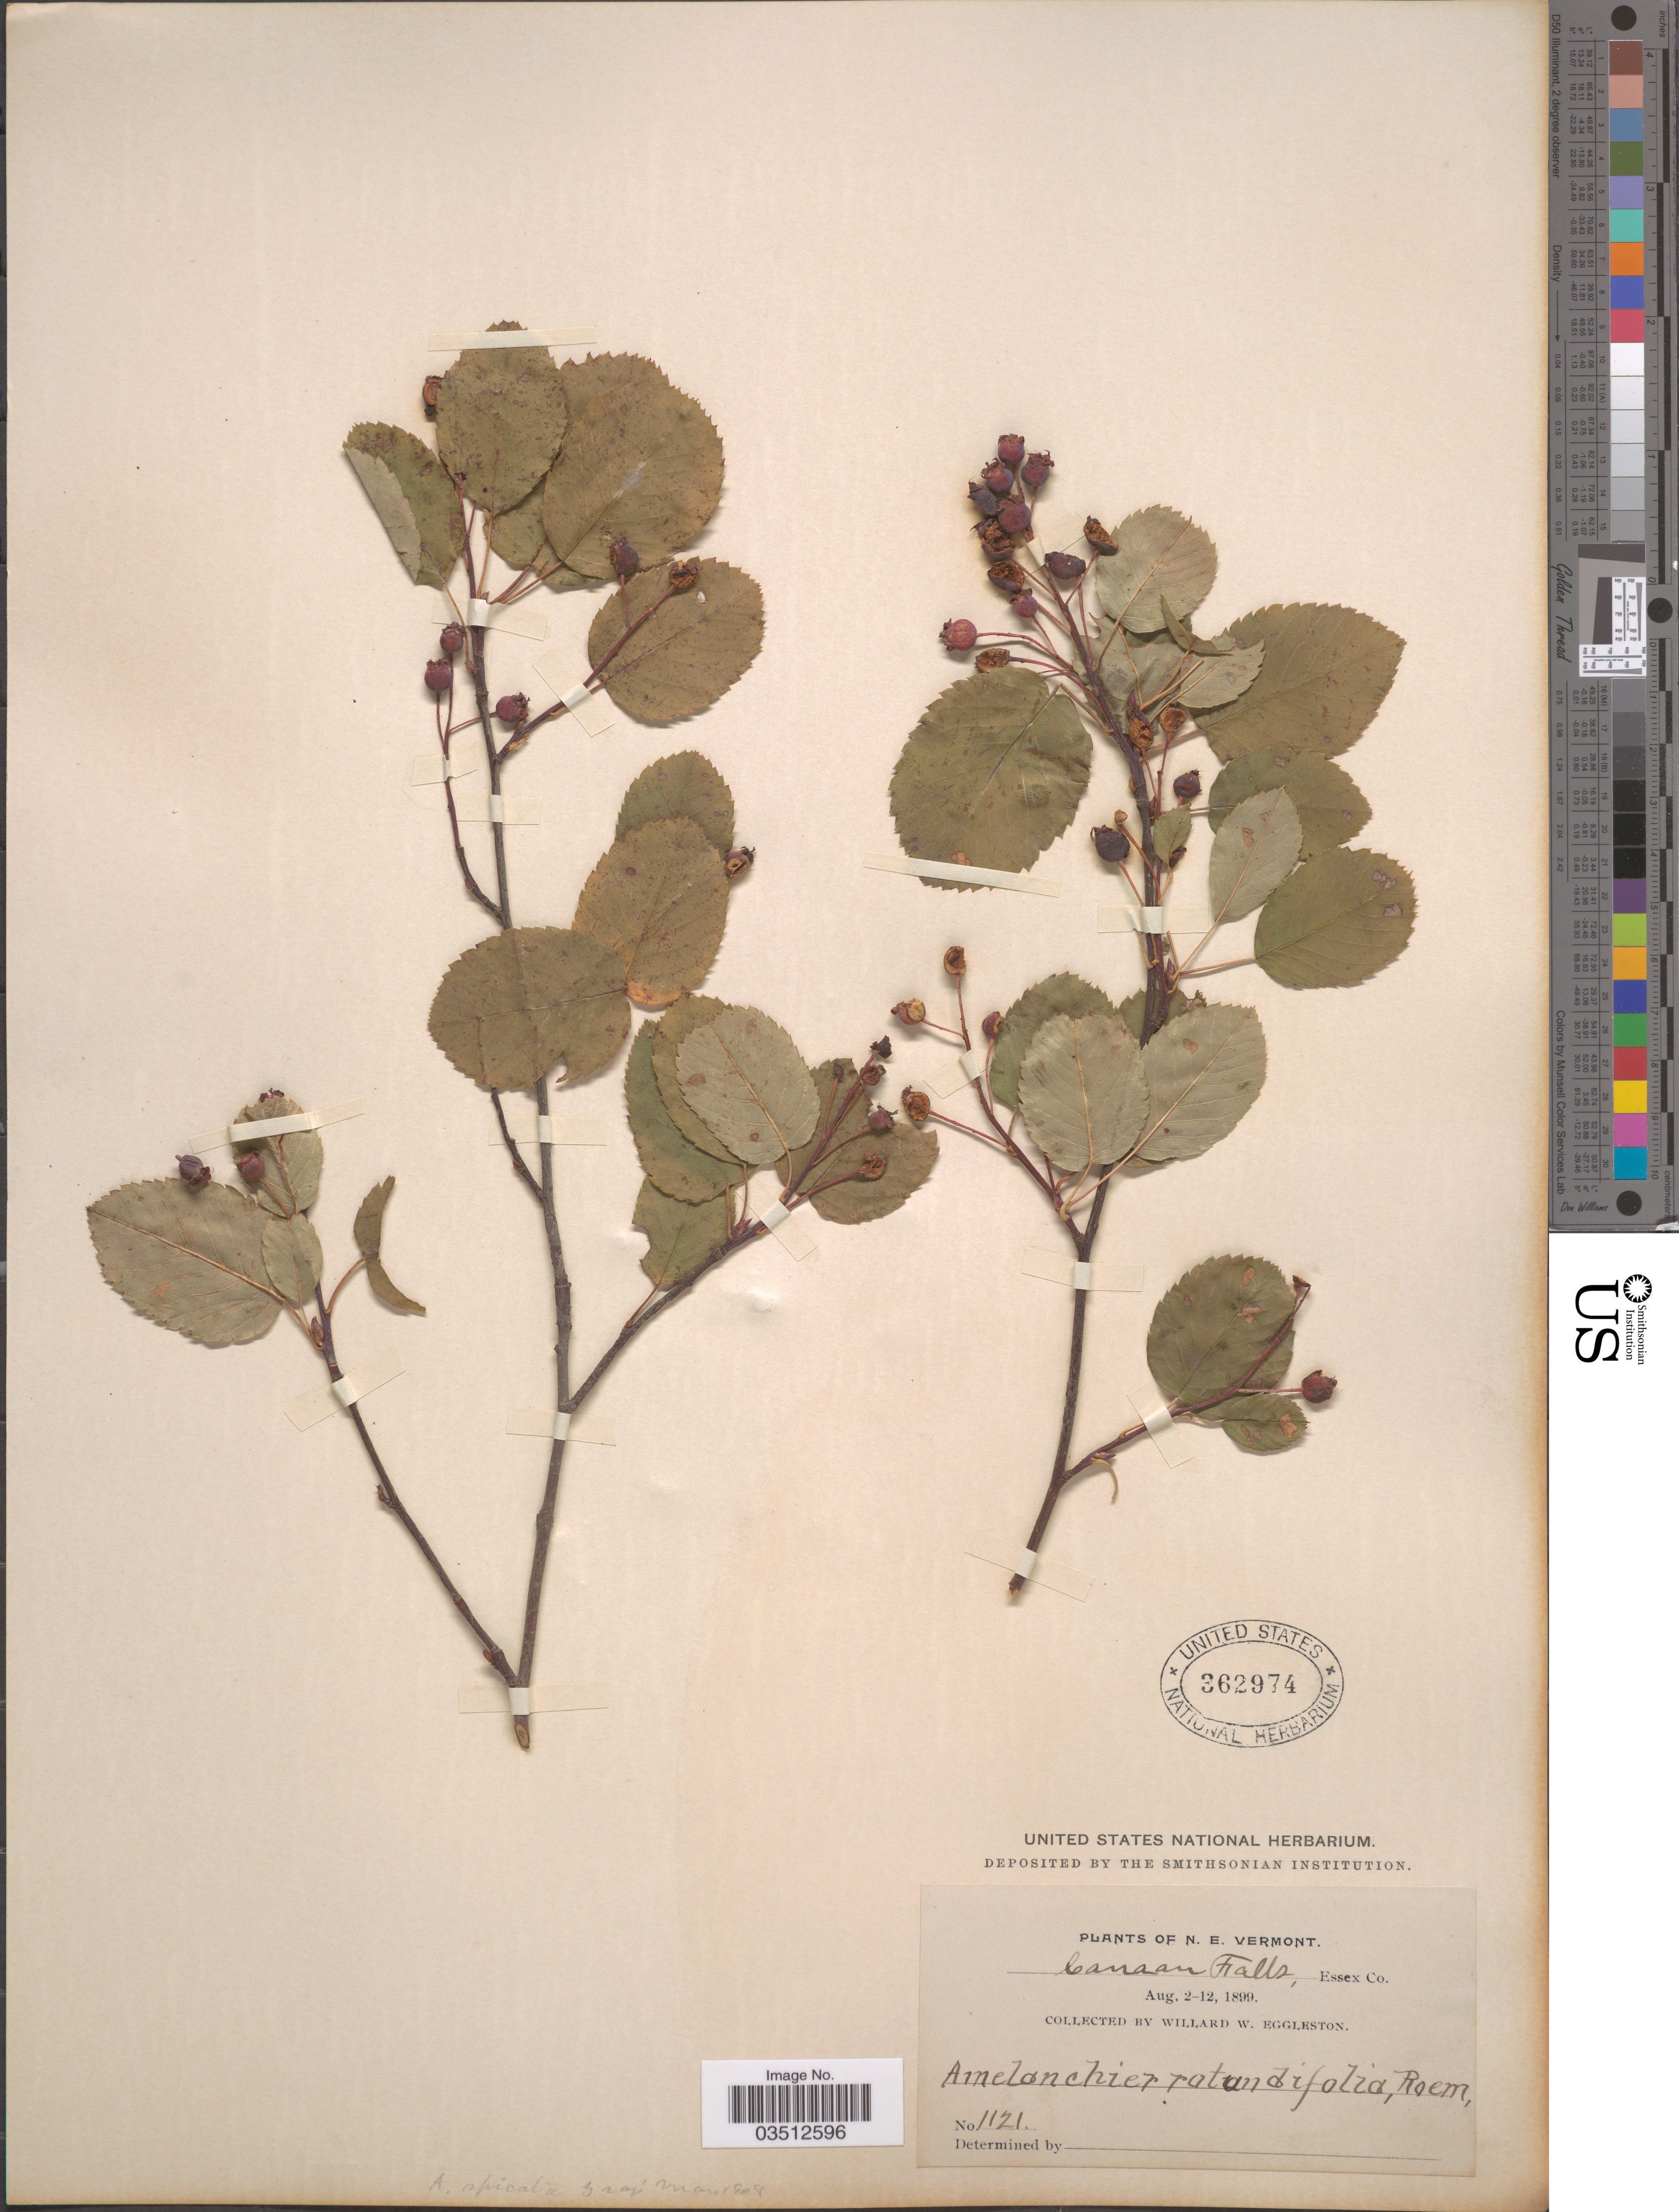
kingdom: Plantae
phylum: Tracheophyta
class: Magnoliopsida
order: Rosales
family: Rosaceae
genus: Amelanchier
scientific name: Amelanchier sanguinea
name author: (Pursh) DC.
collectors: W. W. Eggleston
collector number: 1121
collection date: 1899-08-02/1899-08-12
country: United States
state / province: Vermont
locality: N.E. Vermont. Canaan Falls, Essex Co.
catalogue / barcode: US 362974